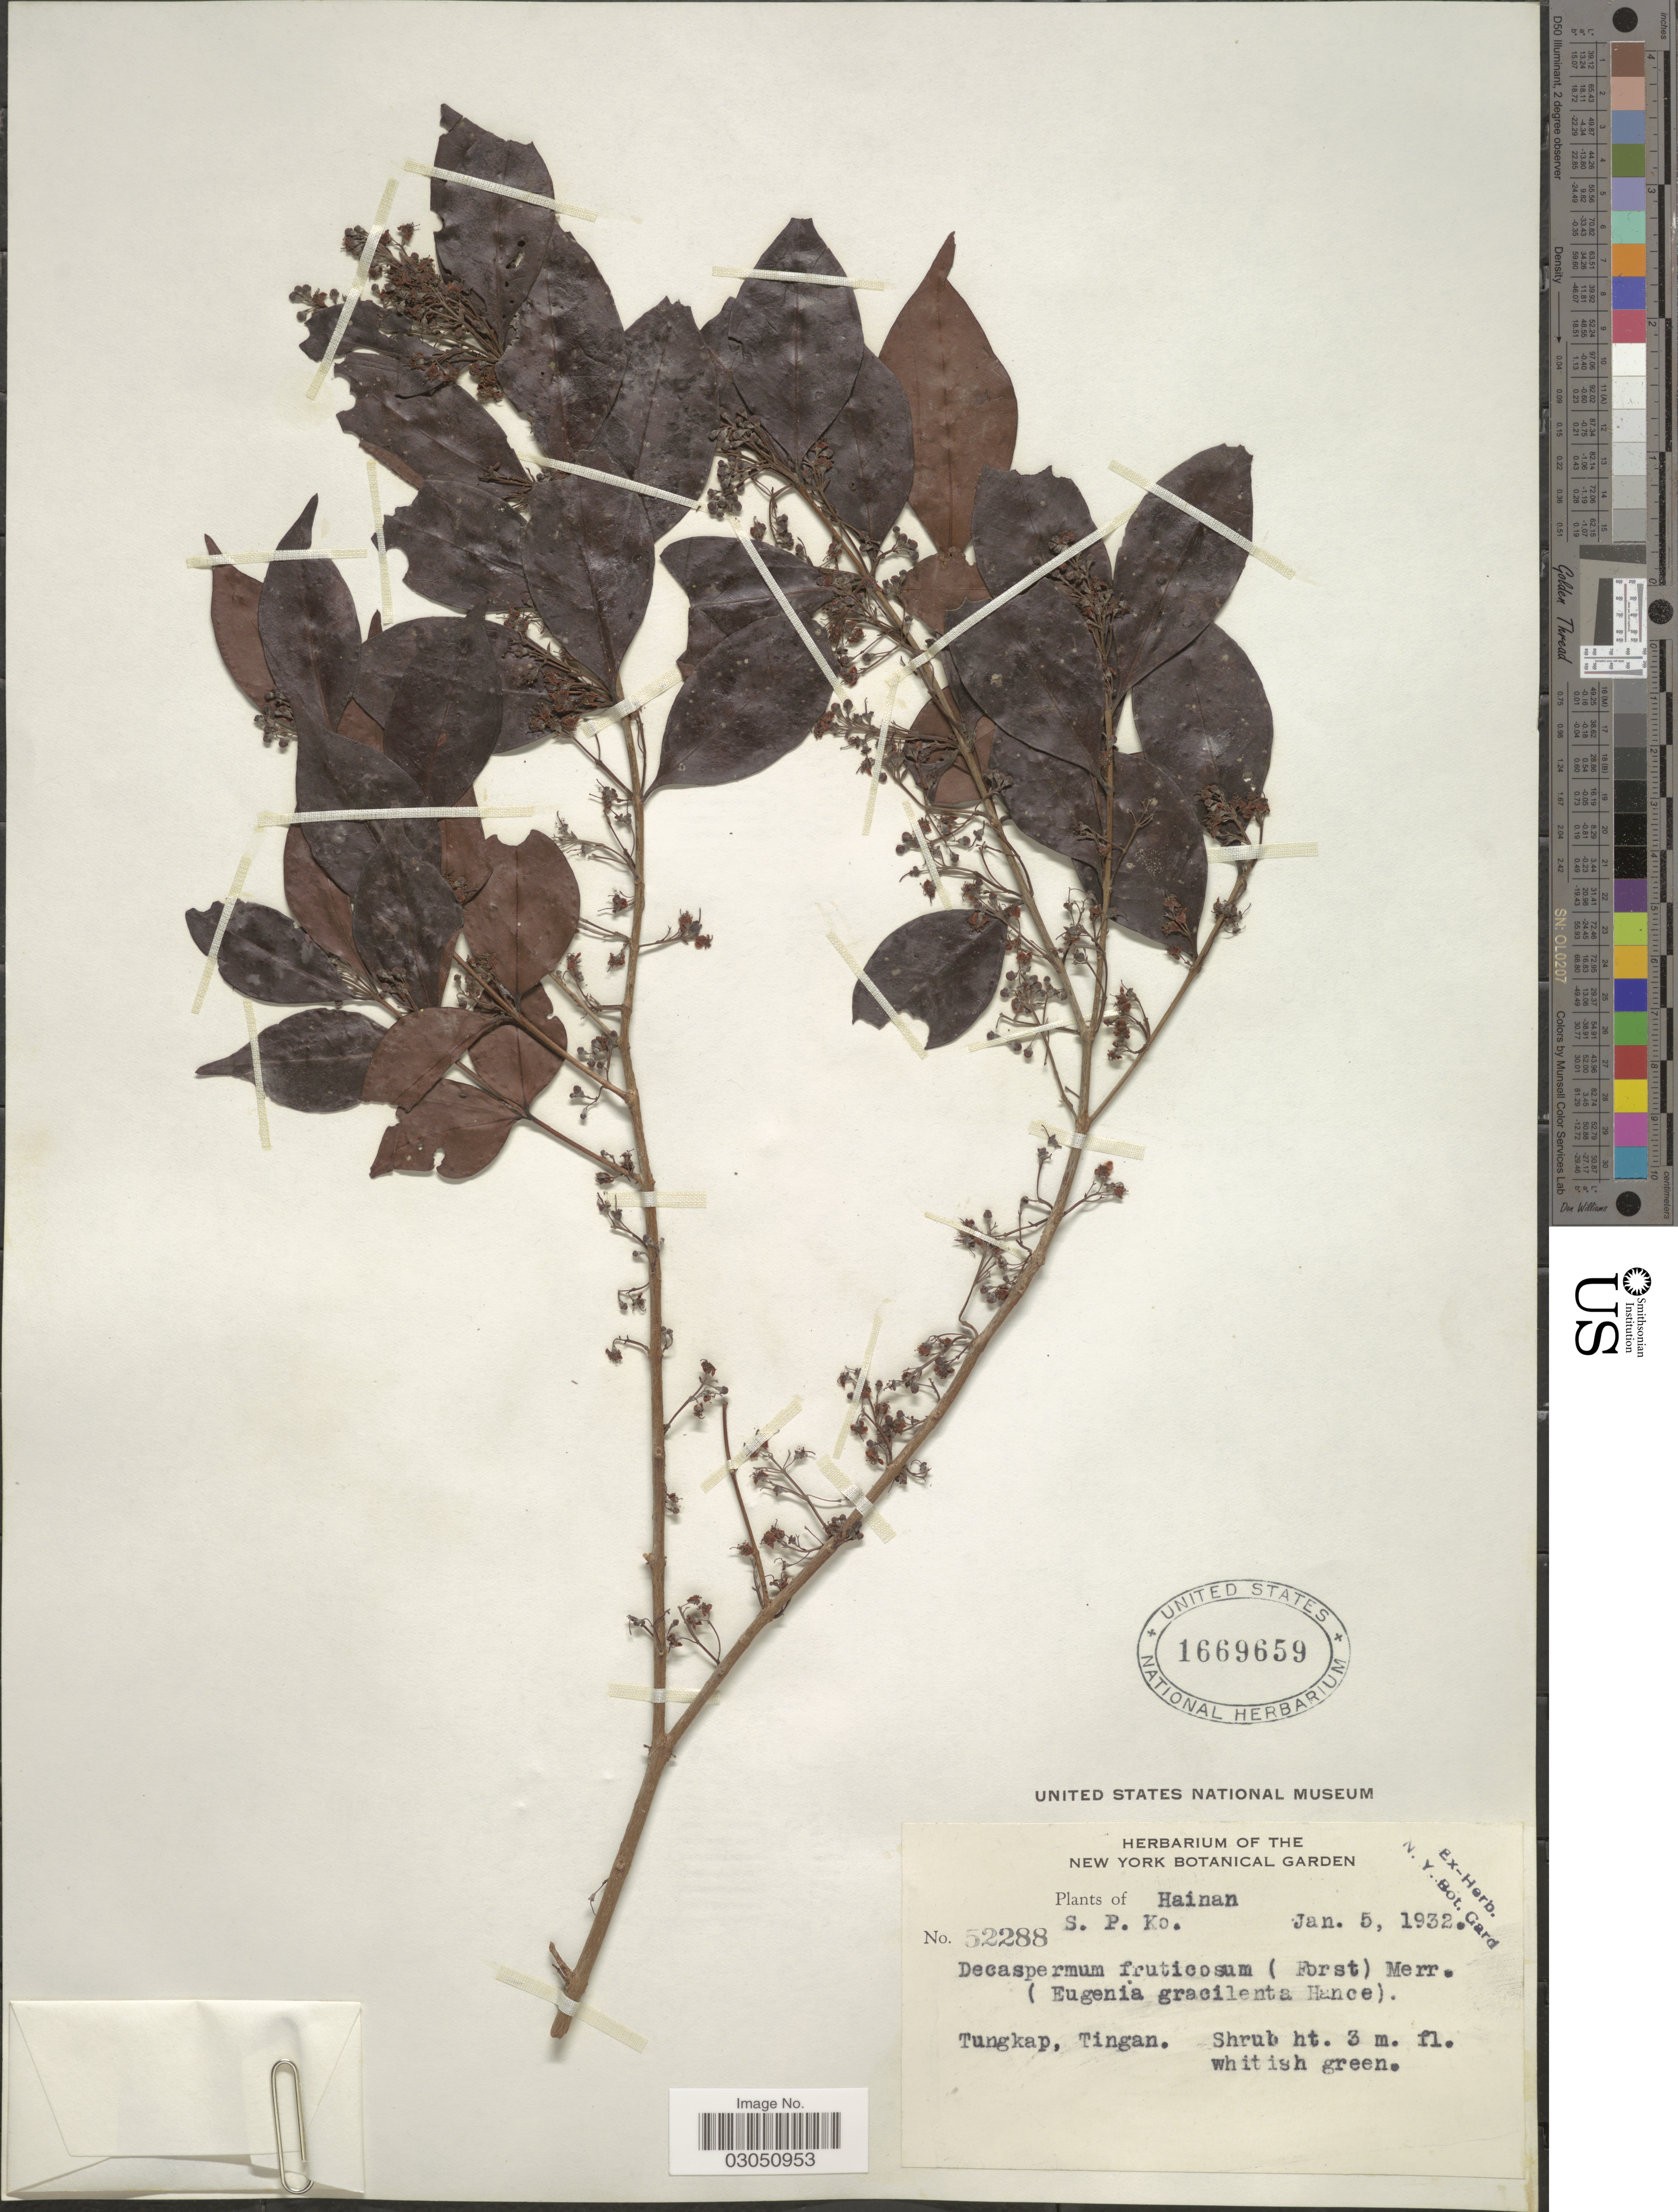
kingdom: Plantae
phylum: Tracheophyta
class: Magnoliopsida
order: Myrtales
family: Myrtaceae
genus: Decaspermum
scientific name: Decaspermum gracilentum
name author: (Hance) Merr. & L.M. Perry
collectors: S. P. Ko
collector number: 52288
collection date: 1932-01-05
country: China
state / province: Hainan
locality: Tungkap, Tingan.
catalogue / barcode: US 1669659